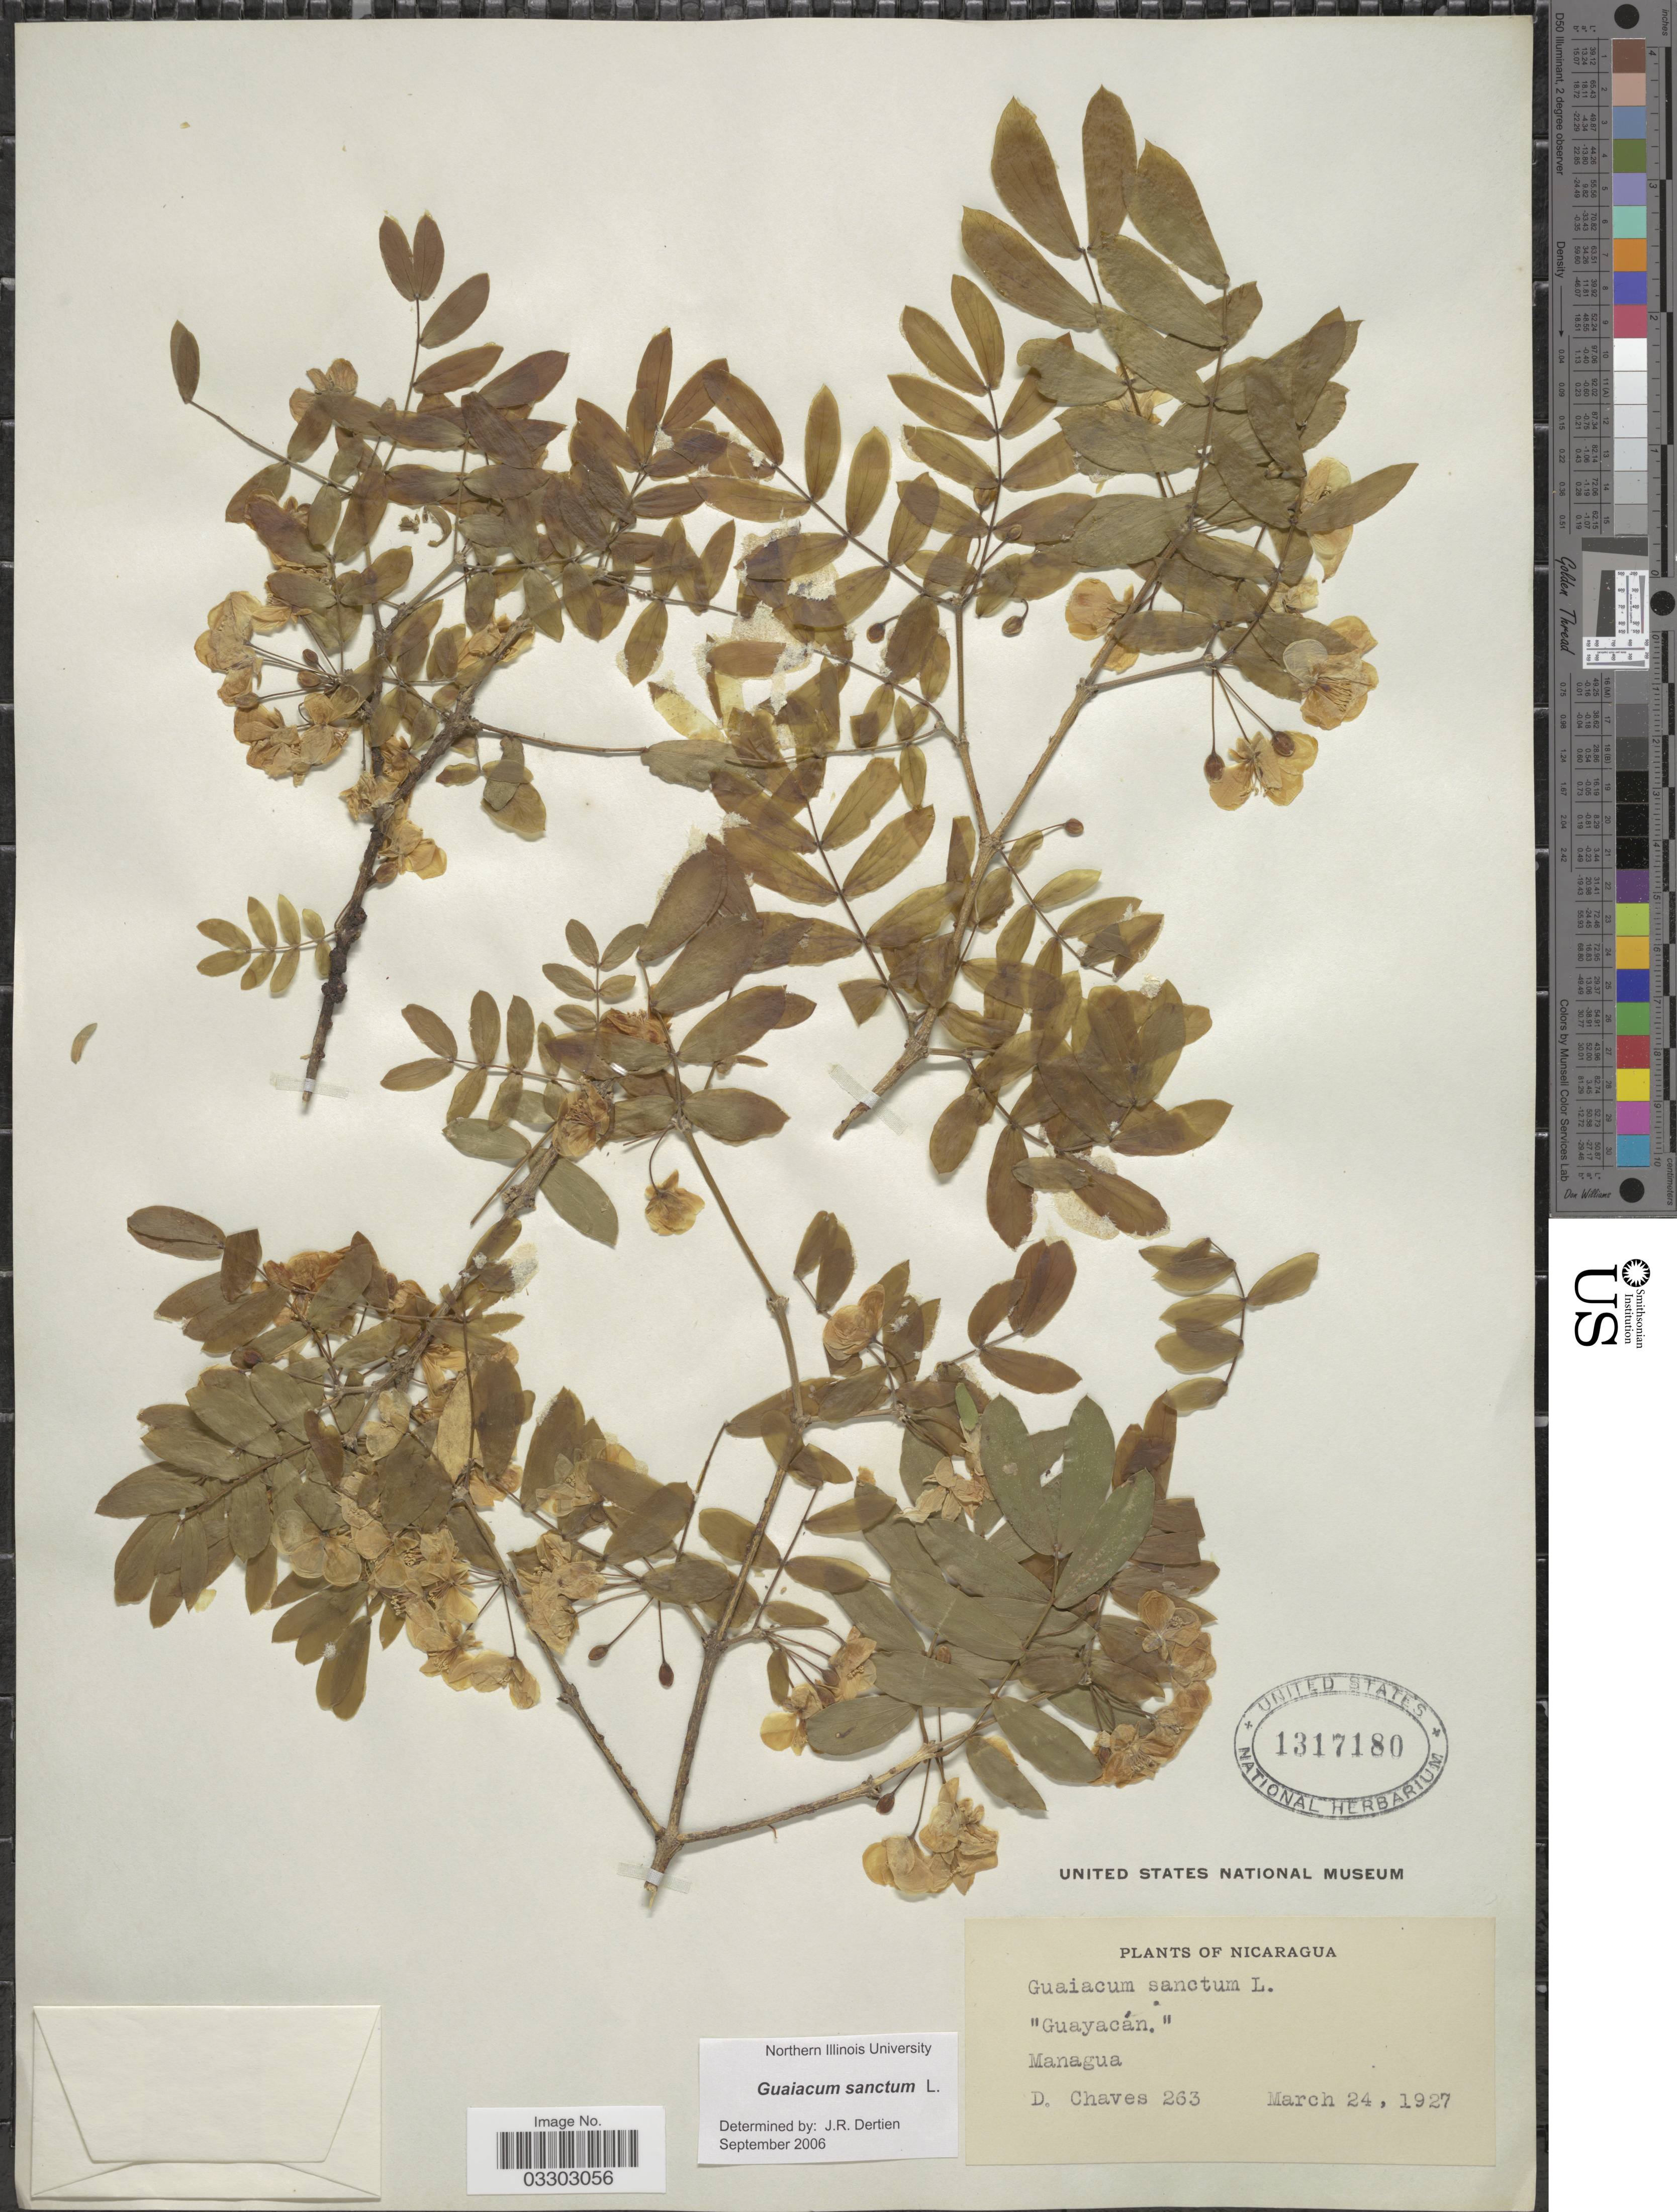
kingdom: Plantae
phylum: Tracheophyta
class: Magnoliopsida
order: Zygophyllales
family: Zygophyllaceae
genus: Guaiacum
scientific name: Guaiacum sanctum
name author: L.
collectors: D. Chaves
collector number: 263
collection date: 1927-03-24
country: Nicaragua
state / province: Managua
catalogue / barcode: US 1317180